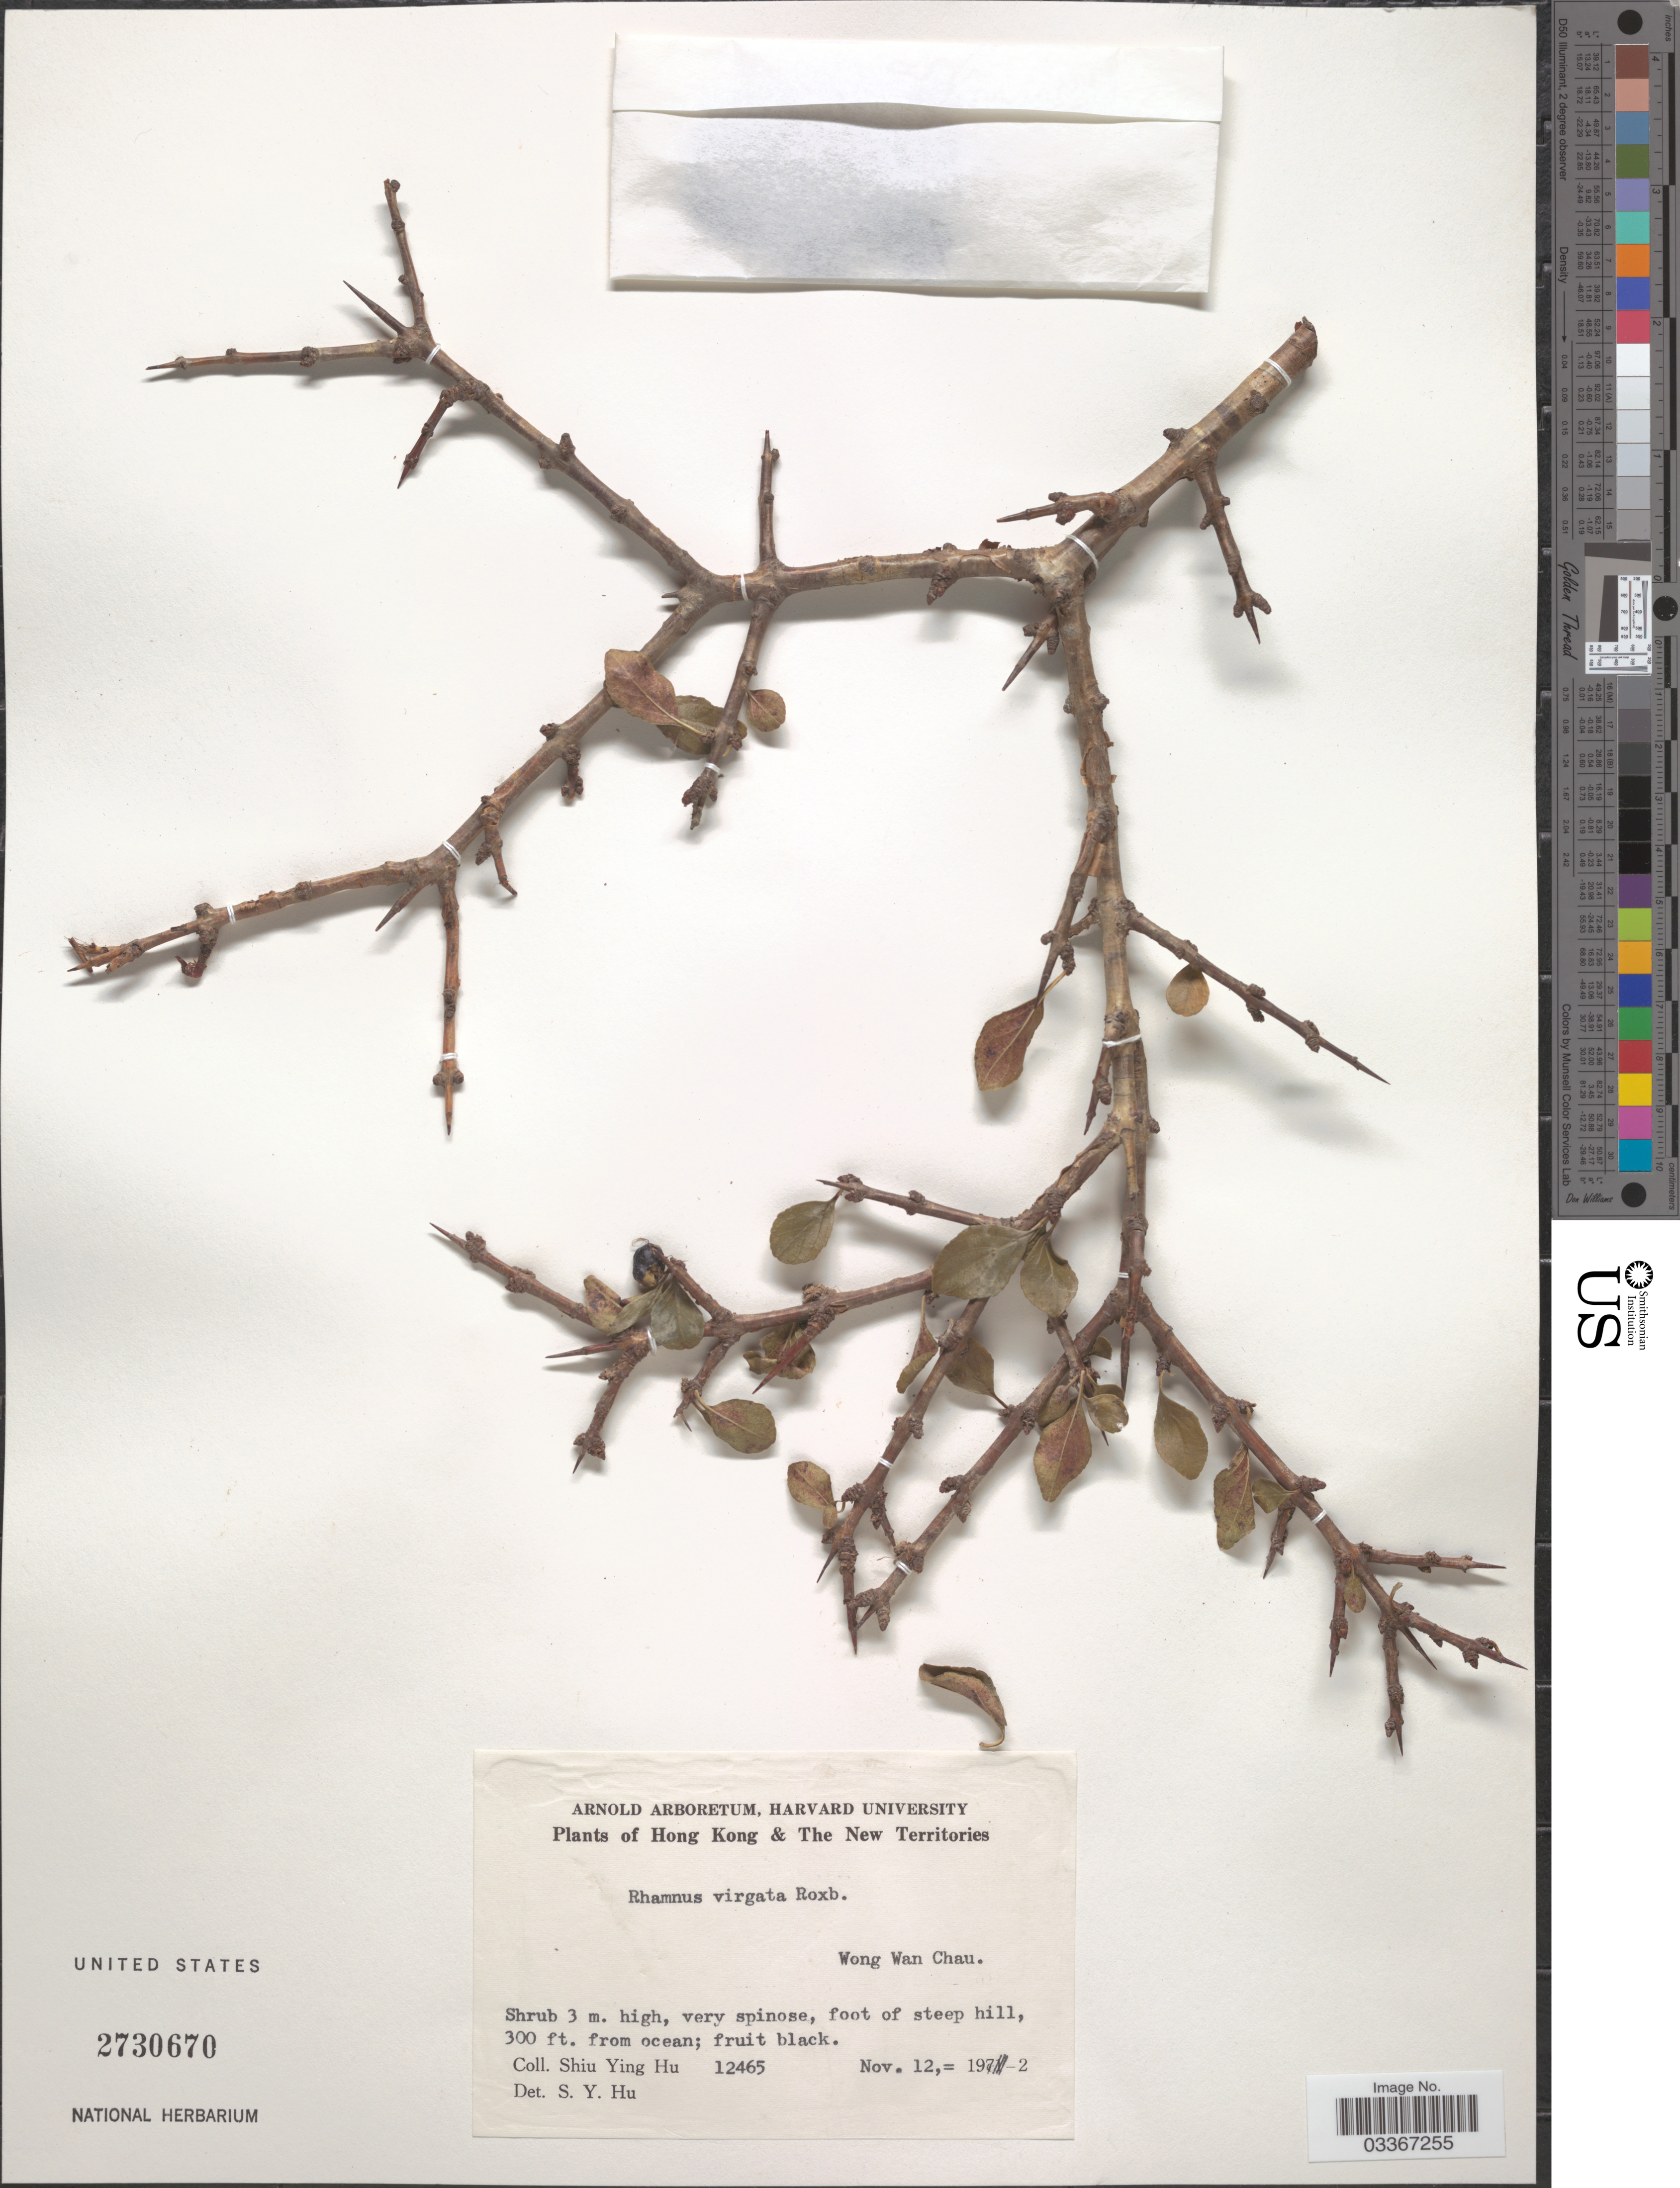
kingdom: Plantae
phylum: Tracheophyta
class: Magnoliopsida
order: Rosales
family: Rhamnaceae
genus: Rhamnus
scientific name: Rhamnus virgata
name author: Roxb.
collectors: S. Y. Hu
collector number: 12465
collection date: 1972-11-12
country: China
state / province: Hong Kong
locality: Hong Kong & The New Territories. Wong Wan Chau.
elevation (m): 91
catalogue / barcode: US 2730670